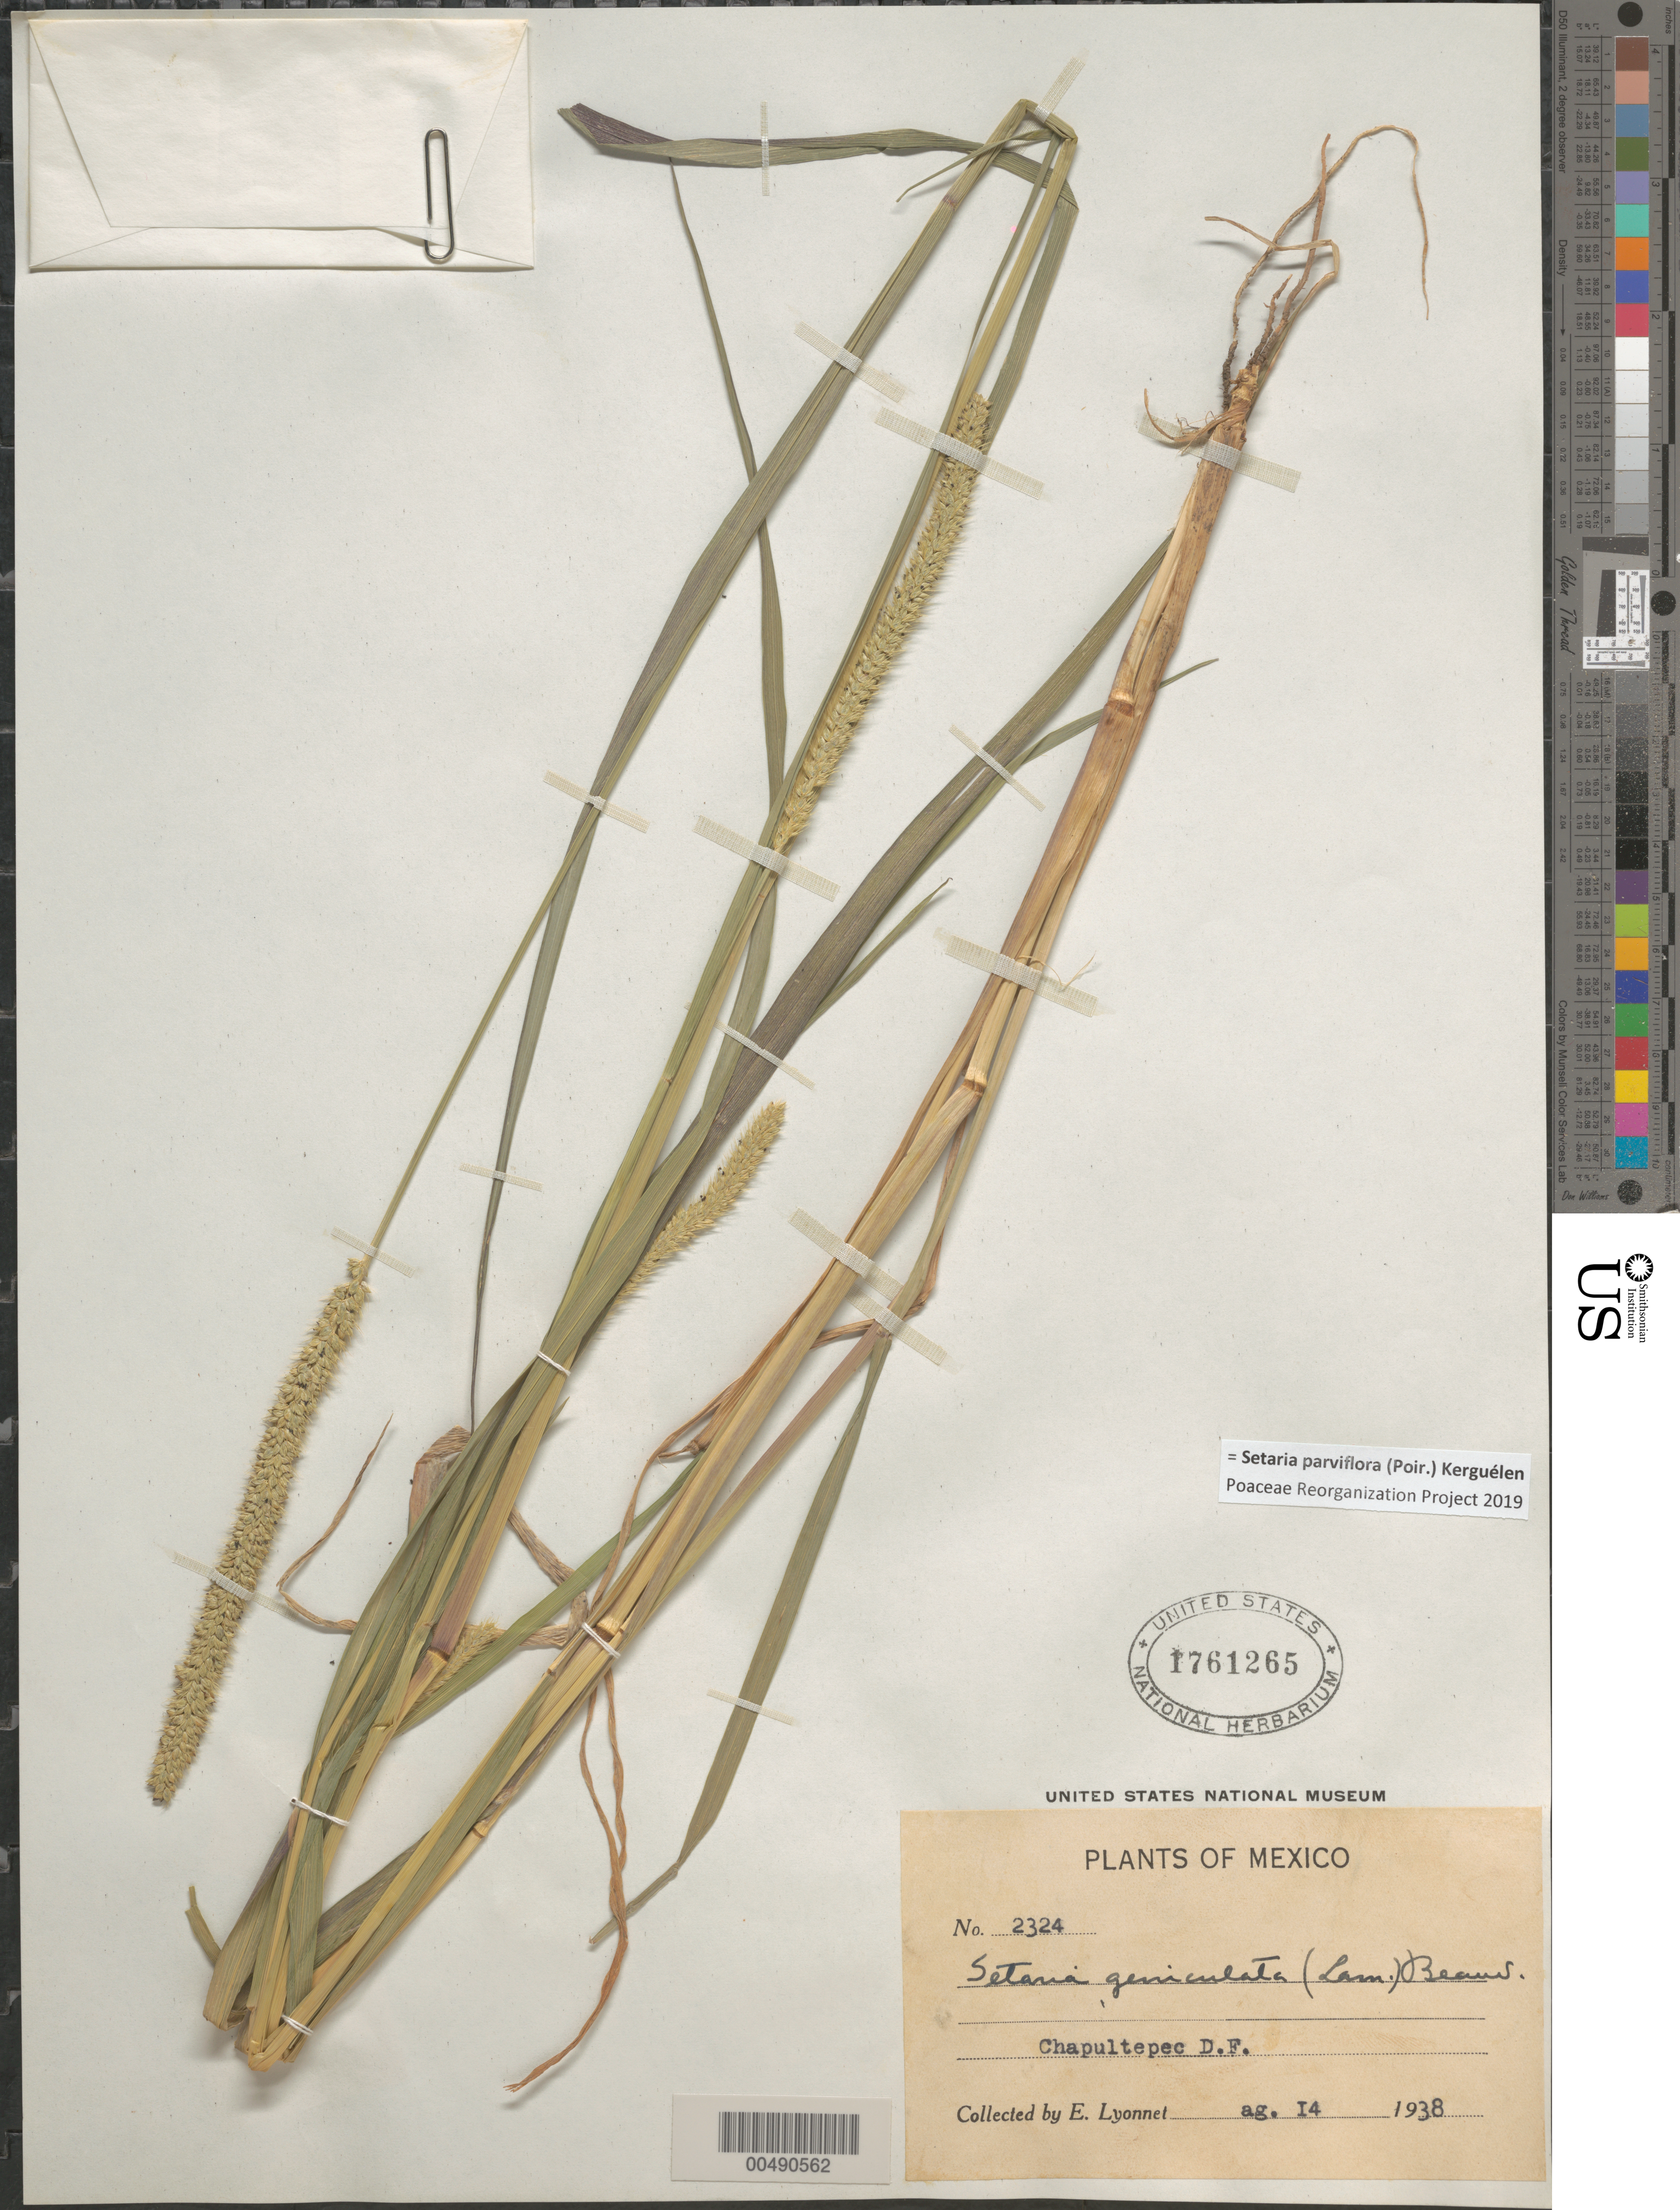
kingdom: Plantae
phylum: Tracheophyta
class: Liliopsida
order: Poales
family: Poaceae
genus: Setaria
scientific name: Setaria parviflora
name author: (Poir.) Kerguélen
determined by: Poaceae Reorganization Project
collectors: Bro. E. Lyonnet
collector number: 2324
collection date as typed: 14 Aug 1938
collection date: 1938-08-14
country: Mexico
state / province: Distrito Federal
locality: Chapultepec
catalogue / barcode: US 1761265